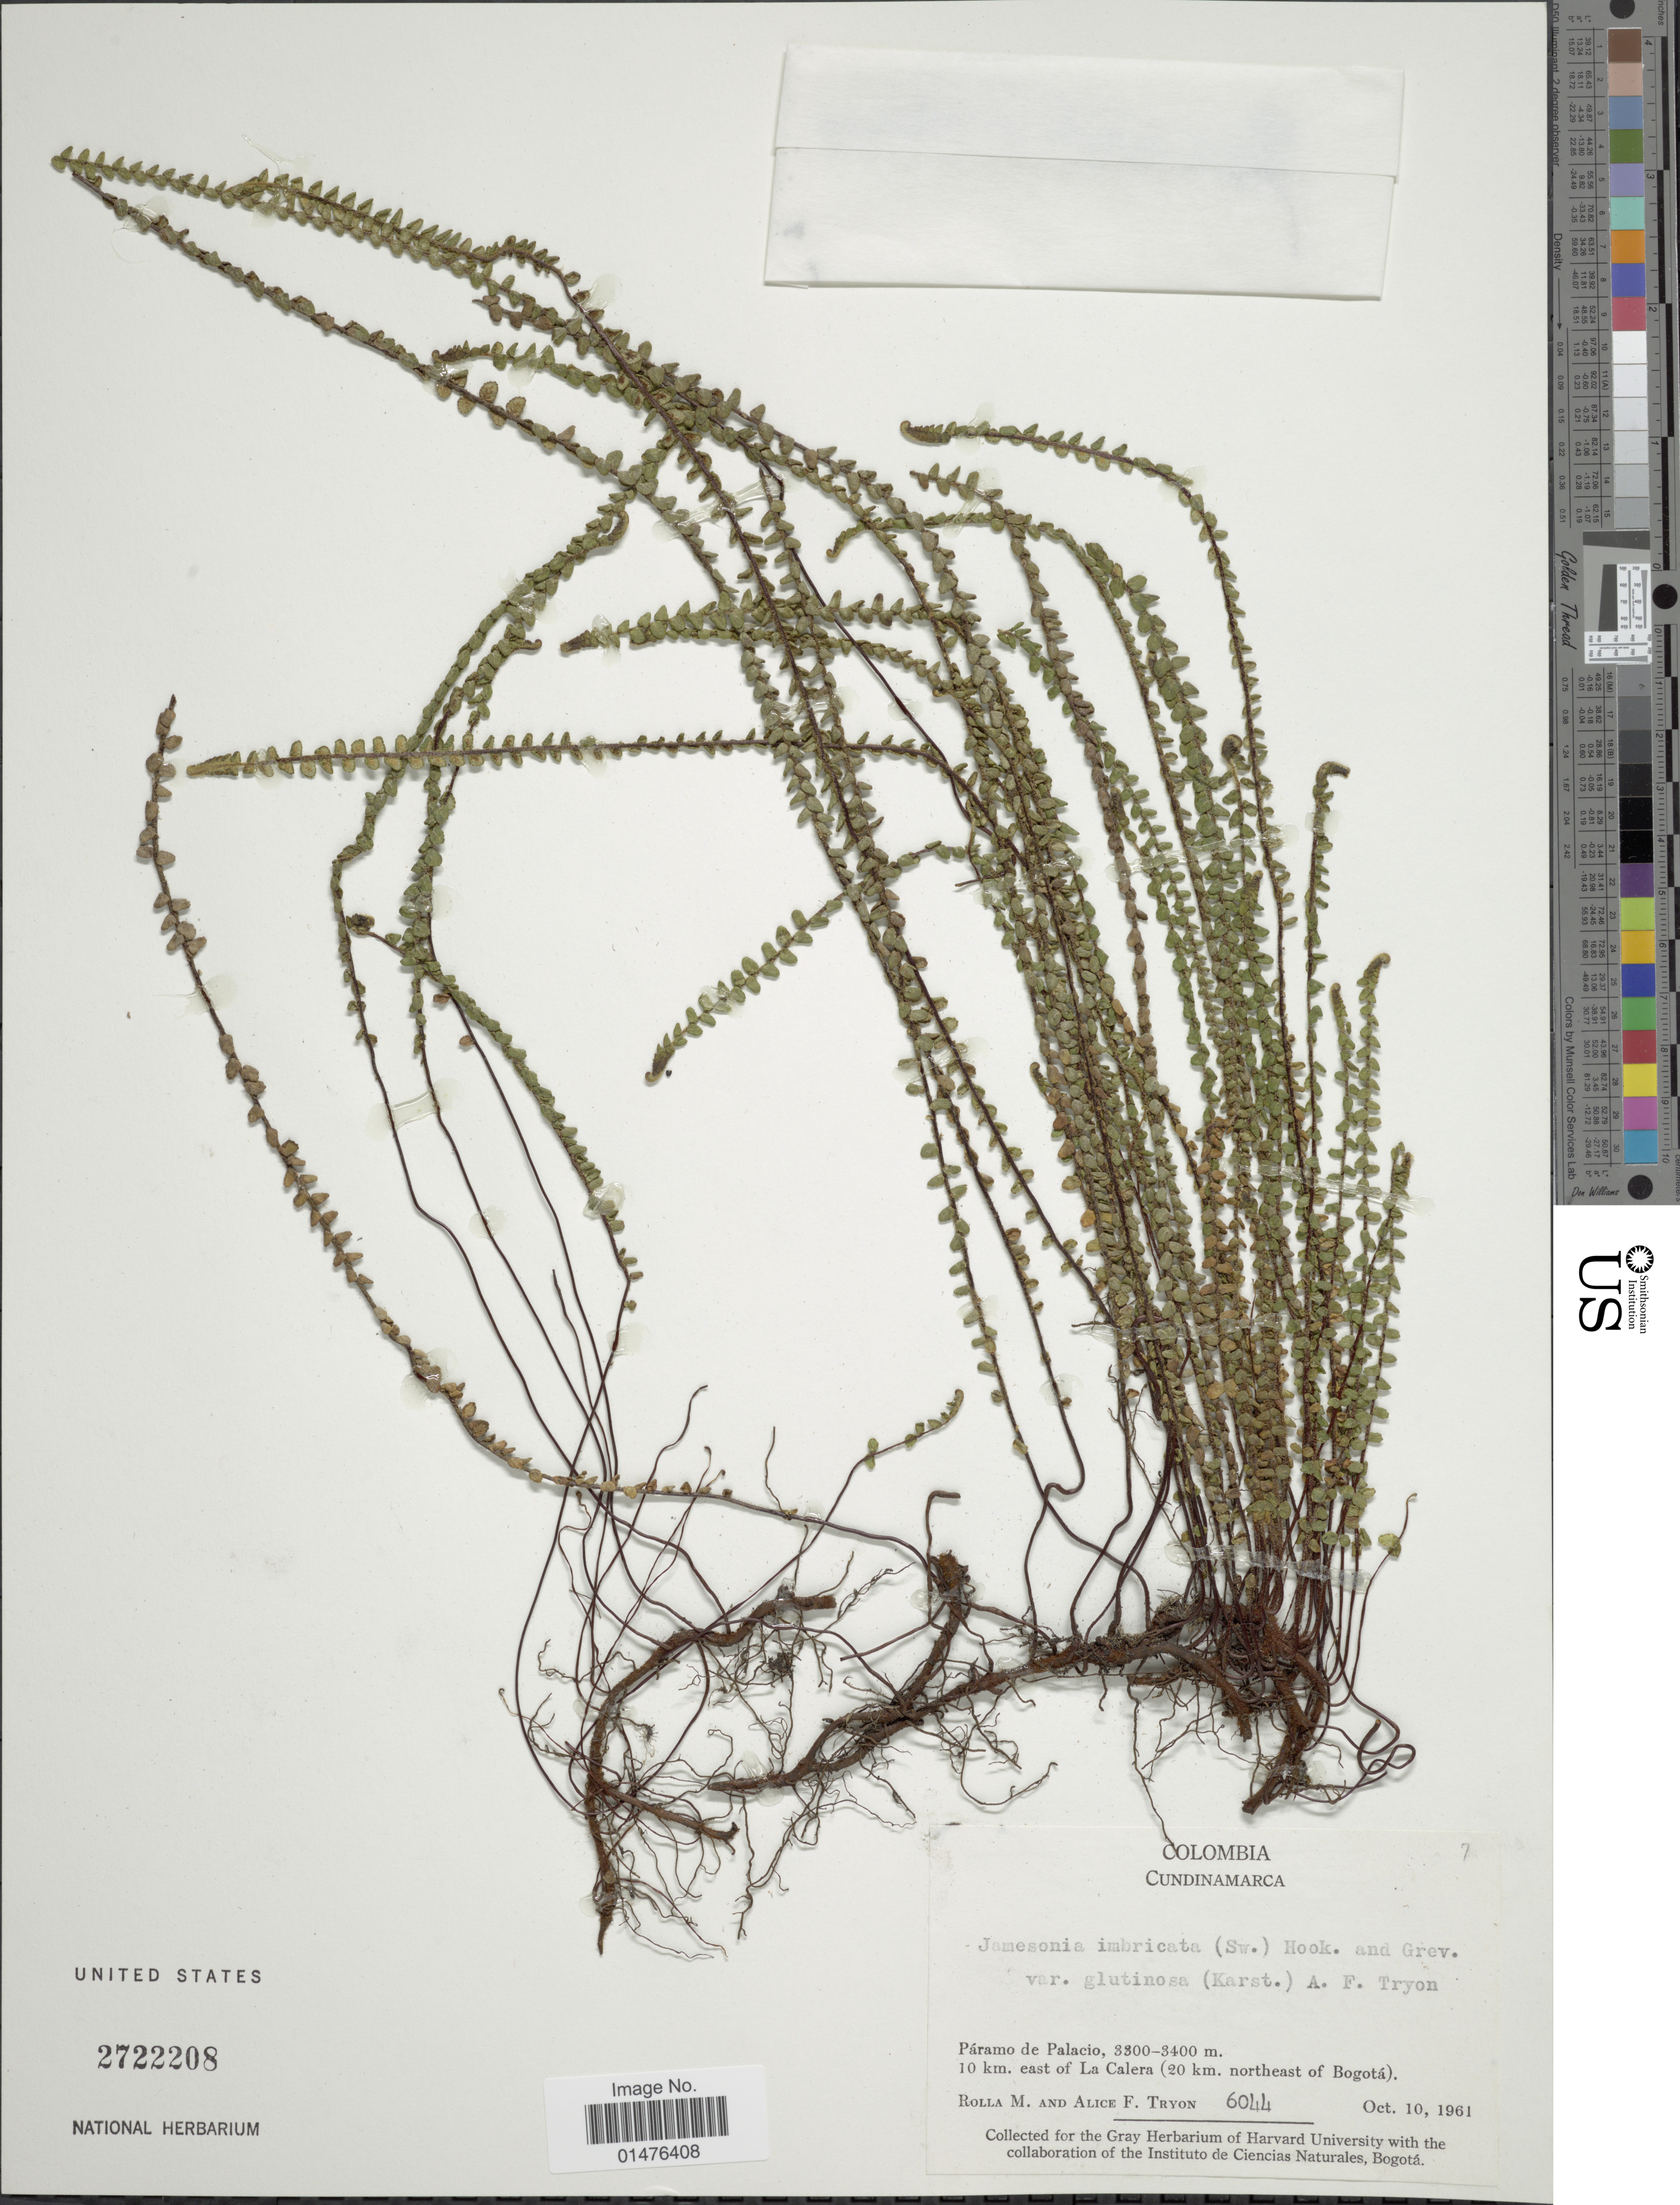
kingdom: Plantae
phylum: Tracheophyta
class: Polypodiopsida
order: Polypodiales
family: Pteridaceae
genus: Jamesonia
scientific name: Jamesonia imbricata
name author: (Sw.) Hook. & Grev.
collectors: R. M. Tryon & A. F. Tryon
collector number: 6044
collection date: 1961-10-10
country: Colombia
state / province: Cundinamarca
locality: Páramo de Palacio, 10 km. east of La Calera (20 km northeast of Bogotá)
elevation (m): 3300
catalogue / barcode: US 2722208